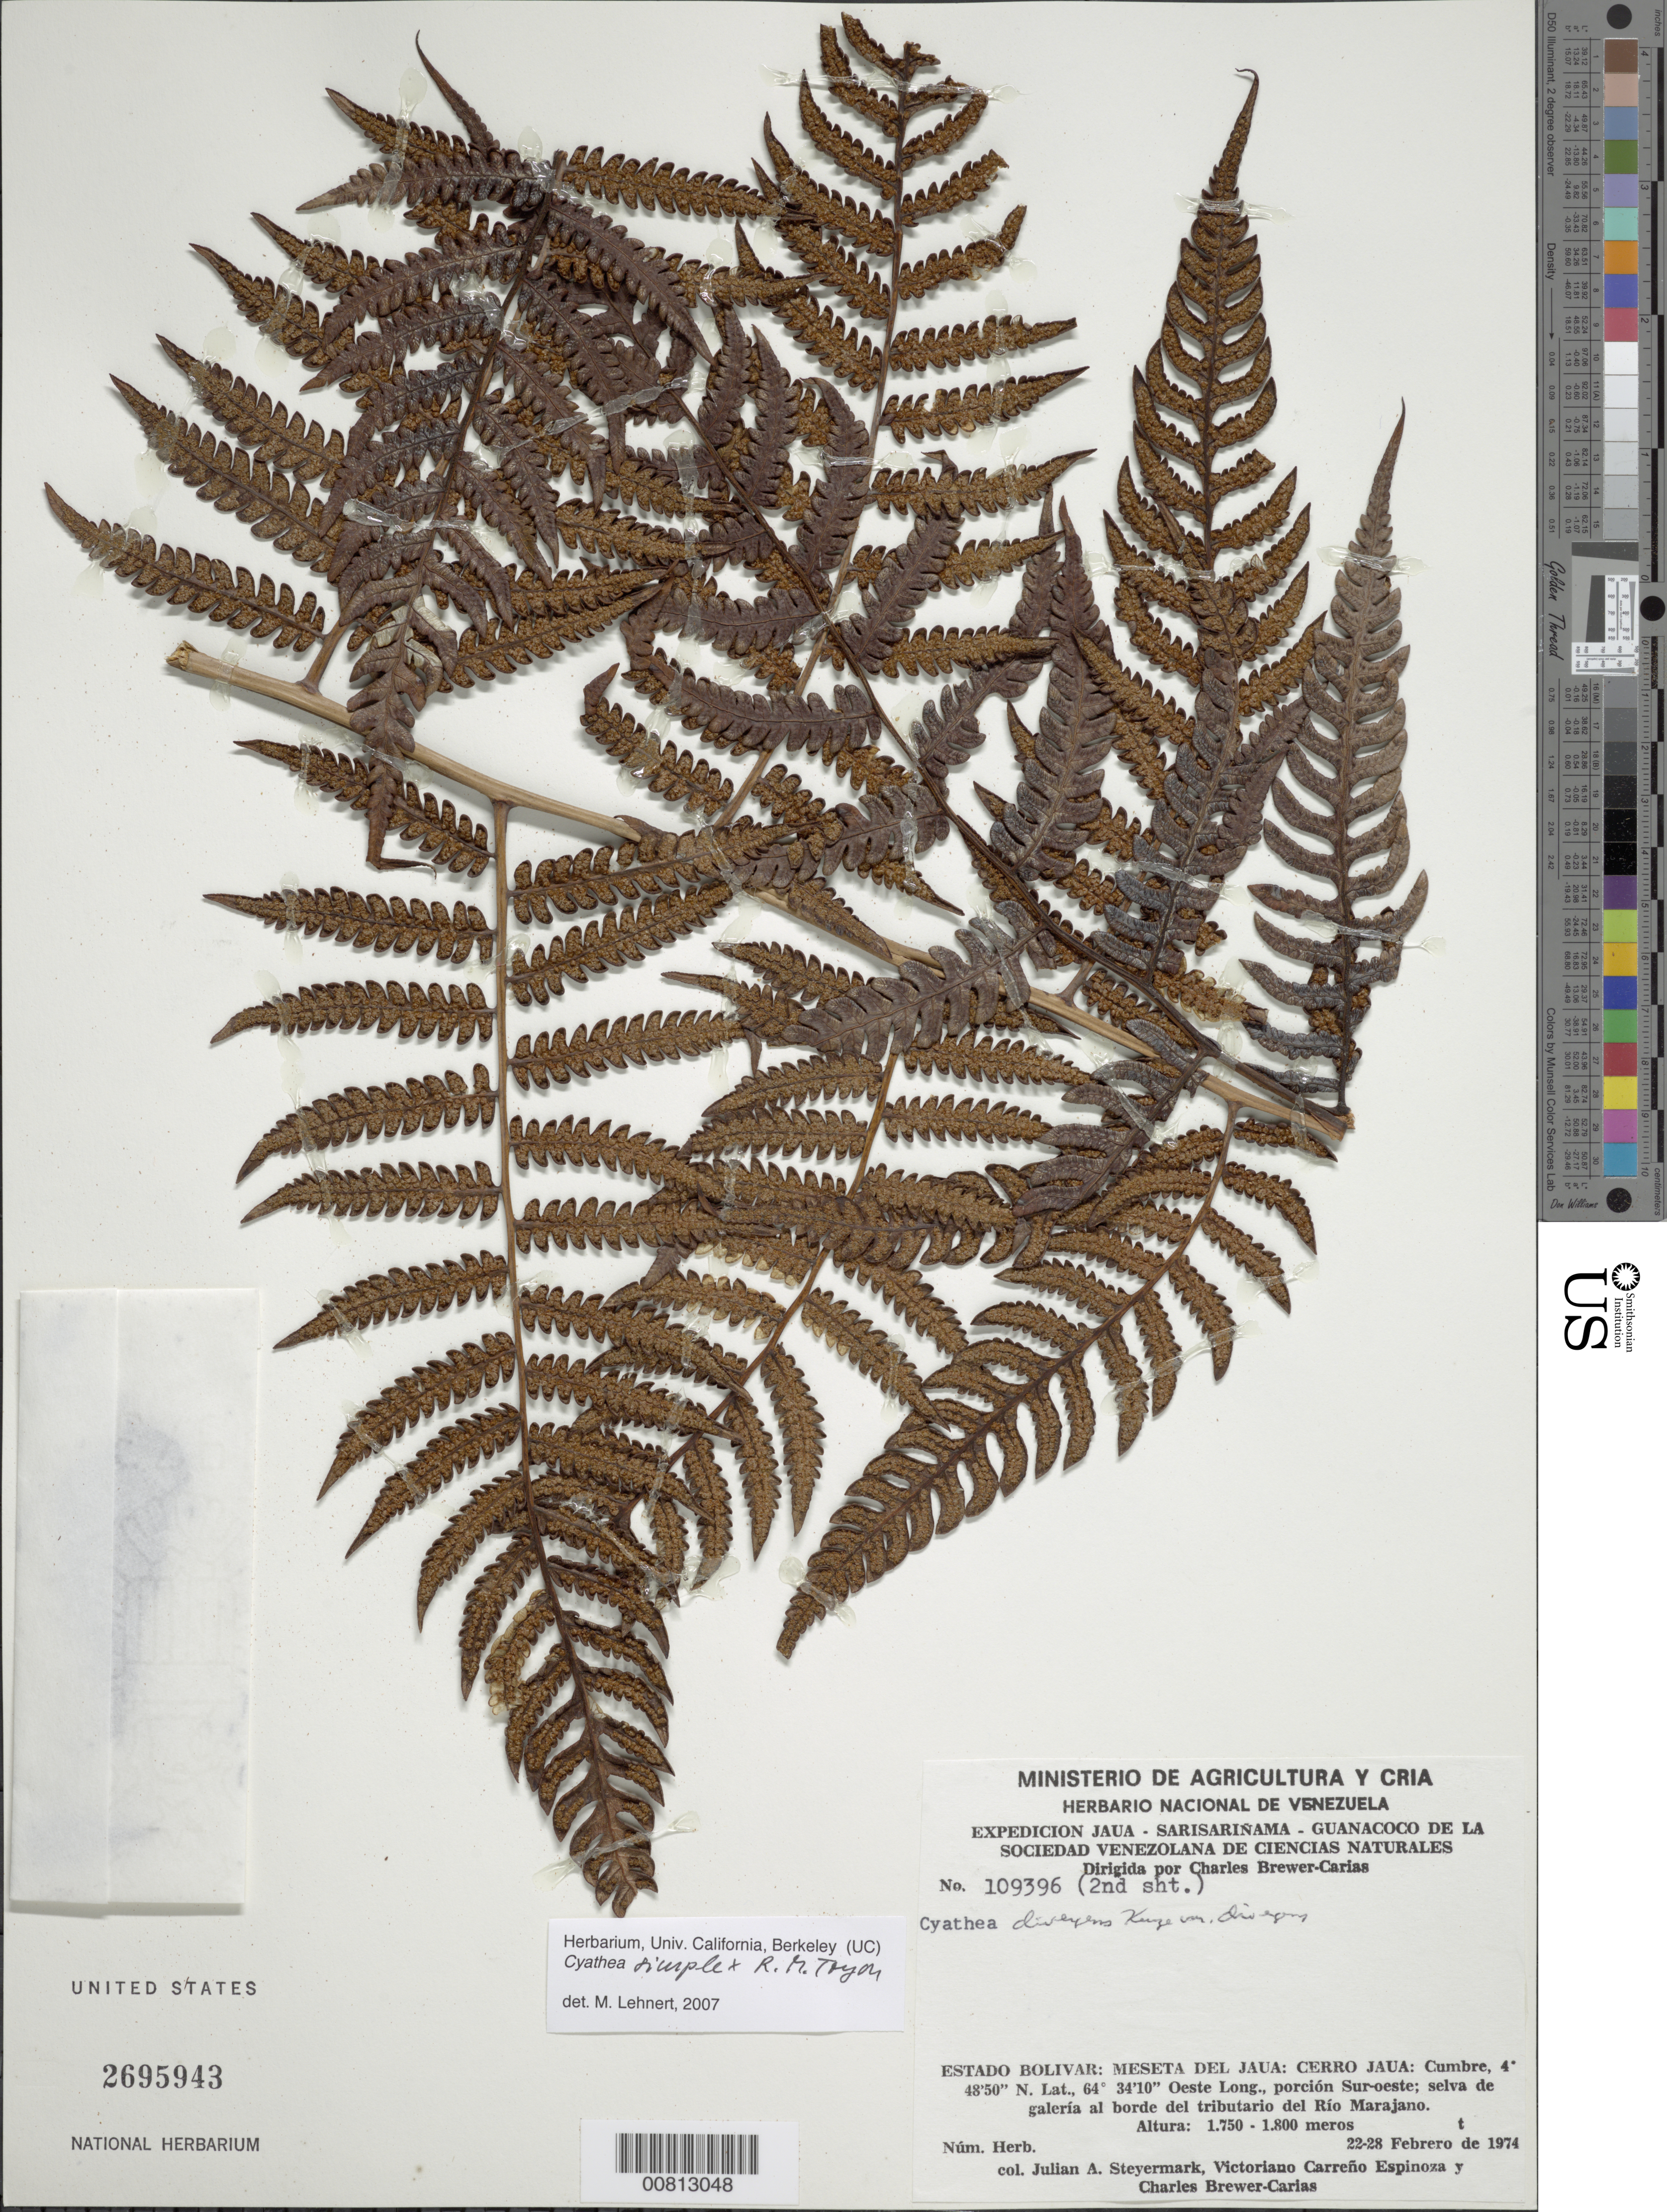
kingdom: Plantae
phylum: Tracheophyta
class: Polypodiopsida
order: Cyatheales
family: Cyatheaceae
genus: Cyathea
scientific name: Cyathea simplex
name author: R.M. Tryon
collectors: J. Steyermark, V. Carreño E. & C. Brewer-Carias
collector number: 109396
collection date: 1974-02-22/1974-02-28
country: Venezuela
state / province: Bolivar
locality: Jaua - Sarisarinama - Guanacoco de la Sociedad venezolana de ciencias naturales, Meseta del Jaua: Cerro Jaua : cumbre , poercion Sur-Oeste: selva de galeria al borde del tributario del Rio Marajano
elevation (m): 1750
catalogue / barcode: US 2695943